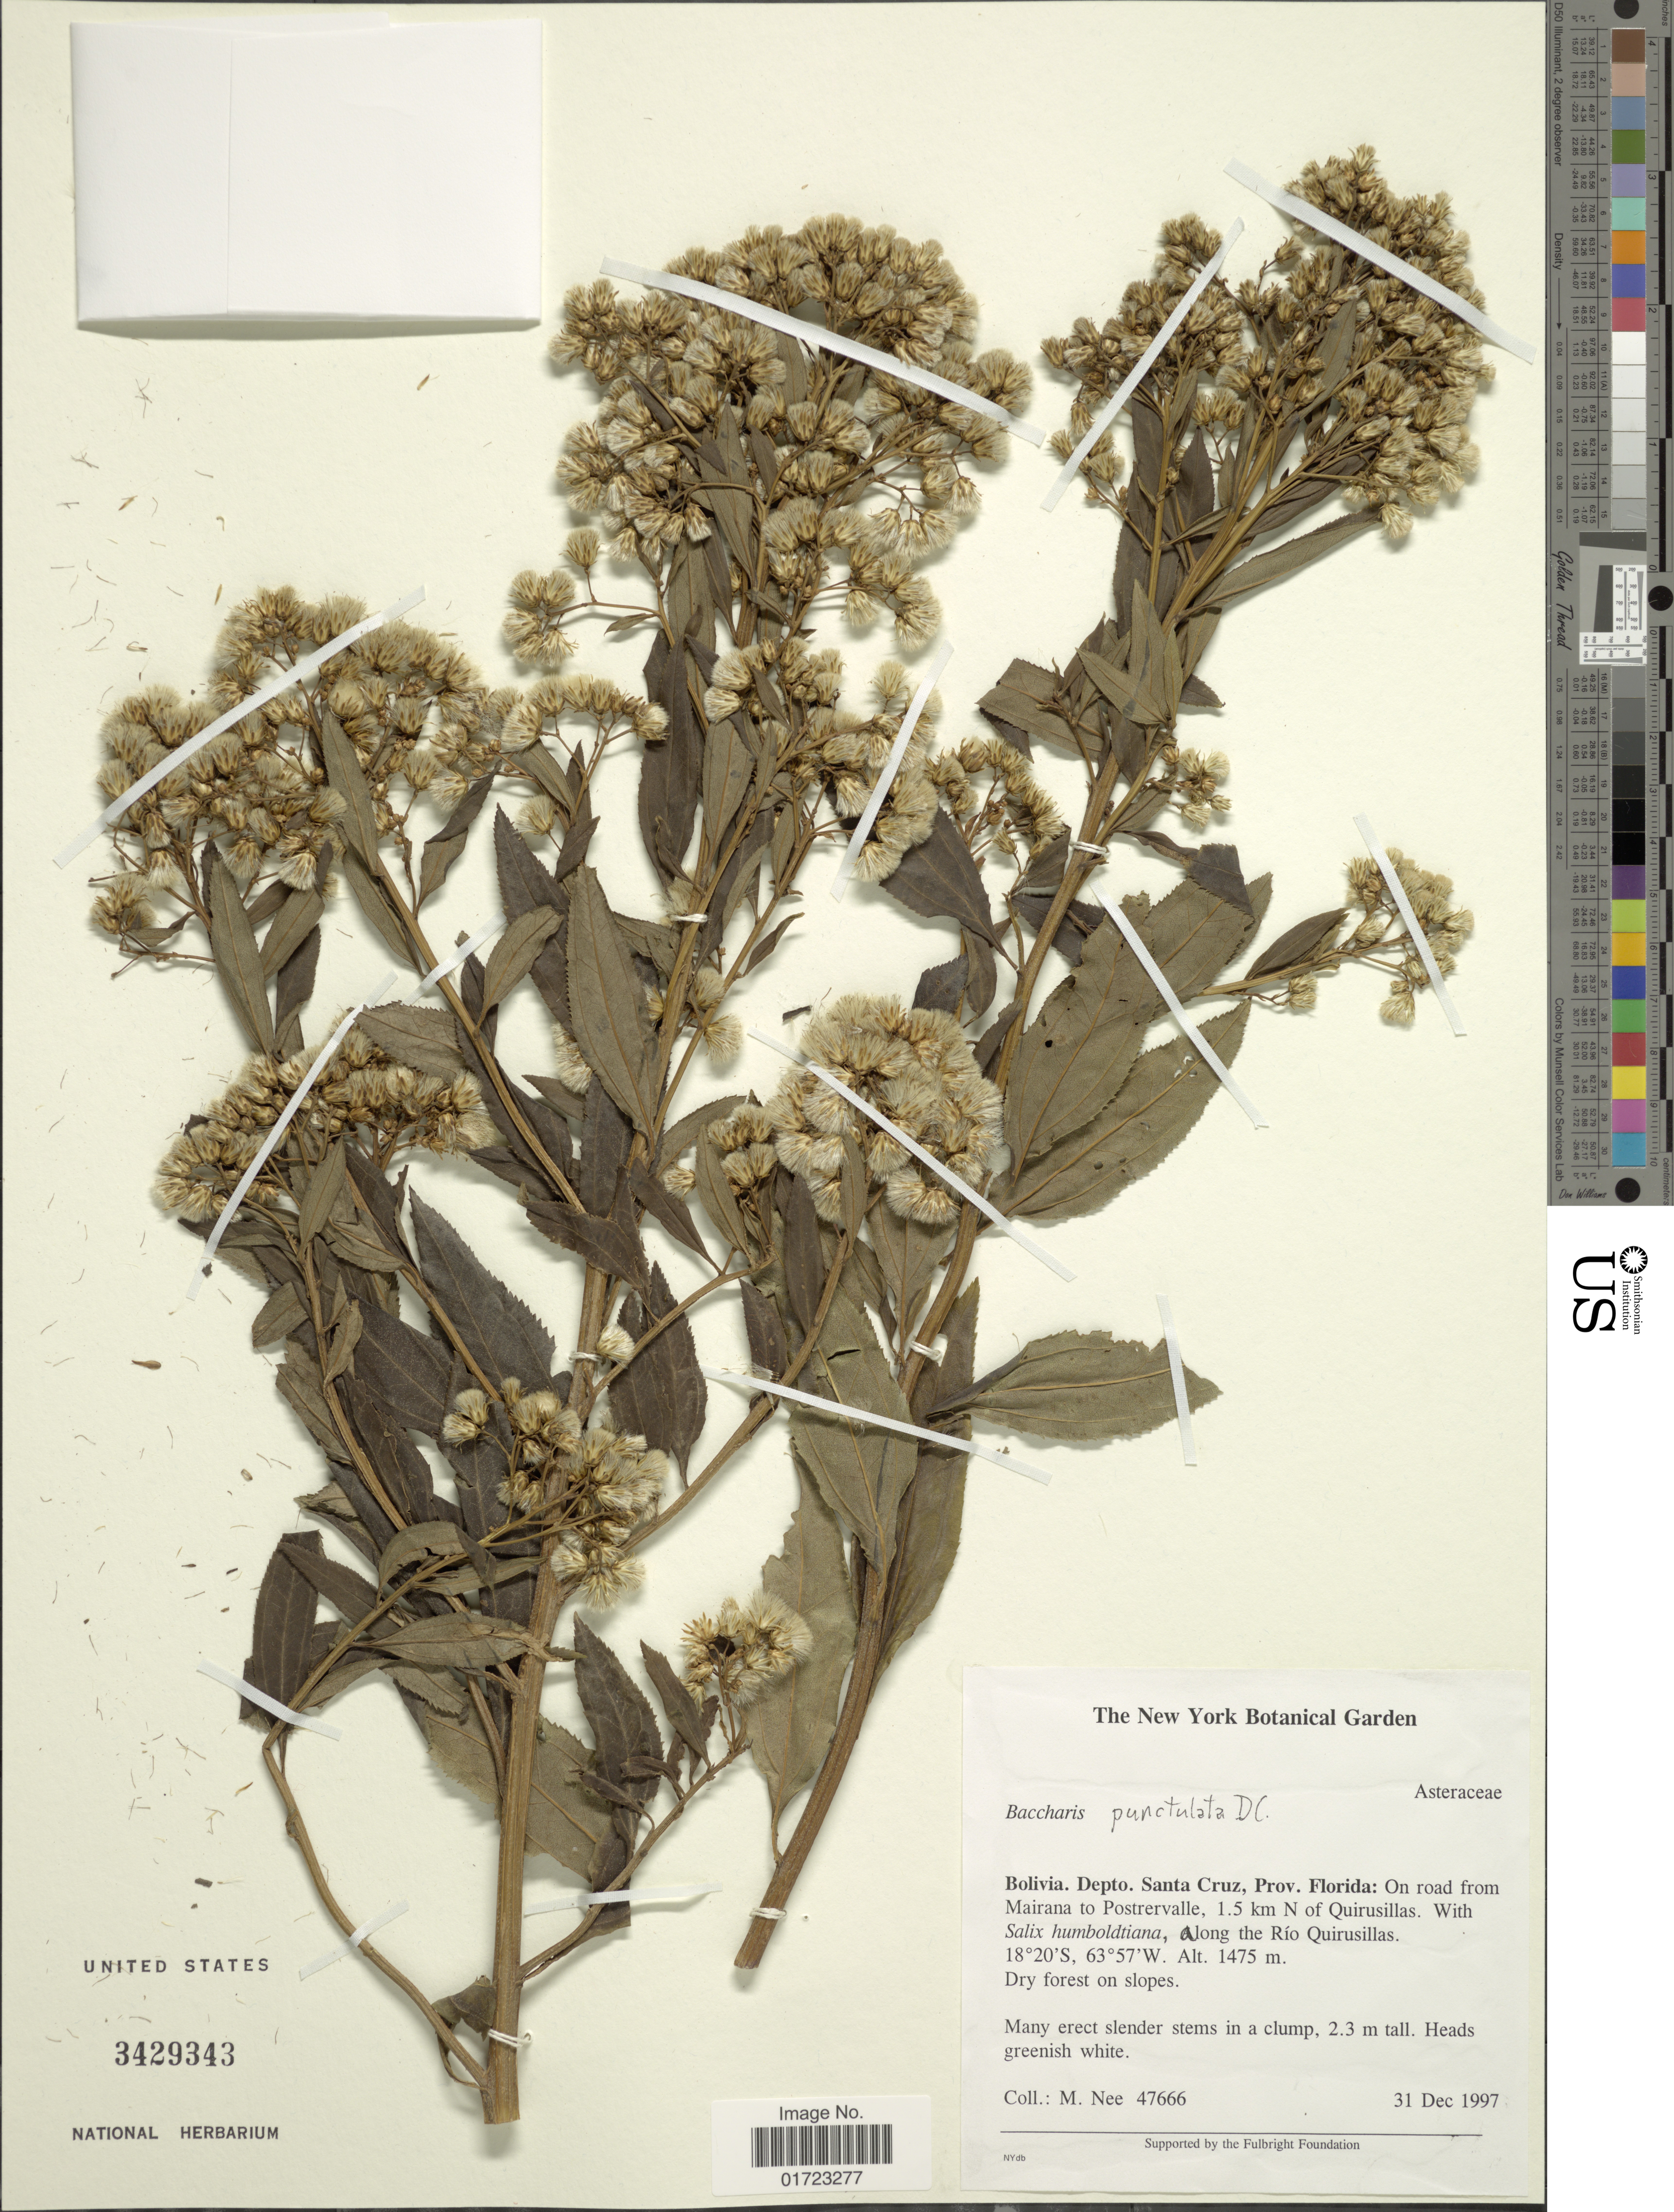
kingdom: Plantae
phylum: Tracheophyta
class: Magnoliopsida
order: Asterales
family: Asteraceae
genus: Baccharis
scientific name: Baccharis punctulata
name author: DC.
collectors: M. Nee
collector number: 47666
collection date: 1997-12-31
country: Bolivia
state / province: Santa Cruz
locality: Bolivia,. Depto. Santa Cruz. Prov.Florida: On road from Mairana to Postrervalle, 1.5 km N of Quirusillas, along the Quirusillas.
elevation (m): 1475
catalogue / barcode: US 3429343